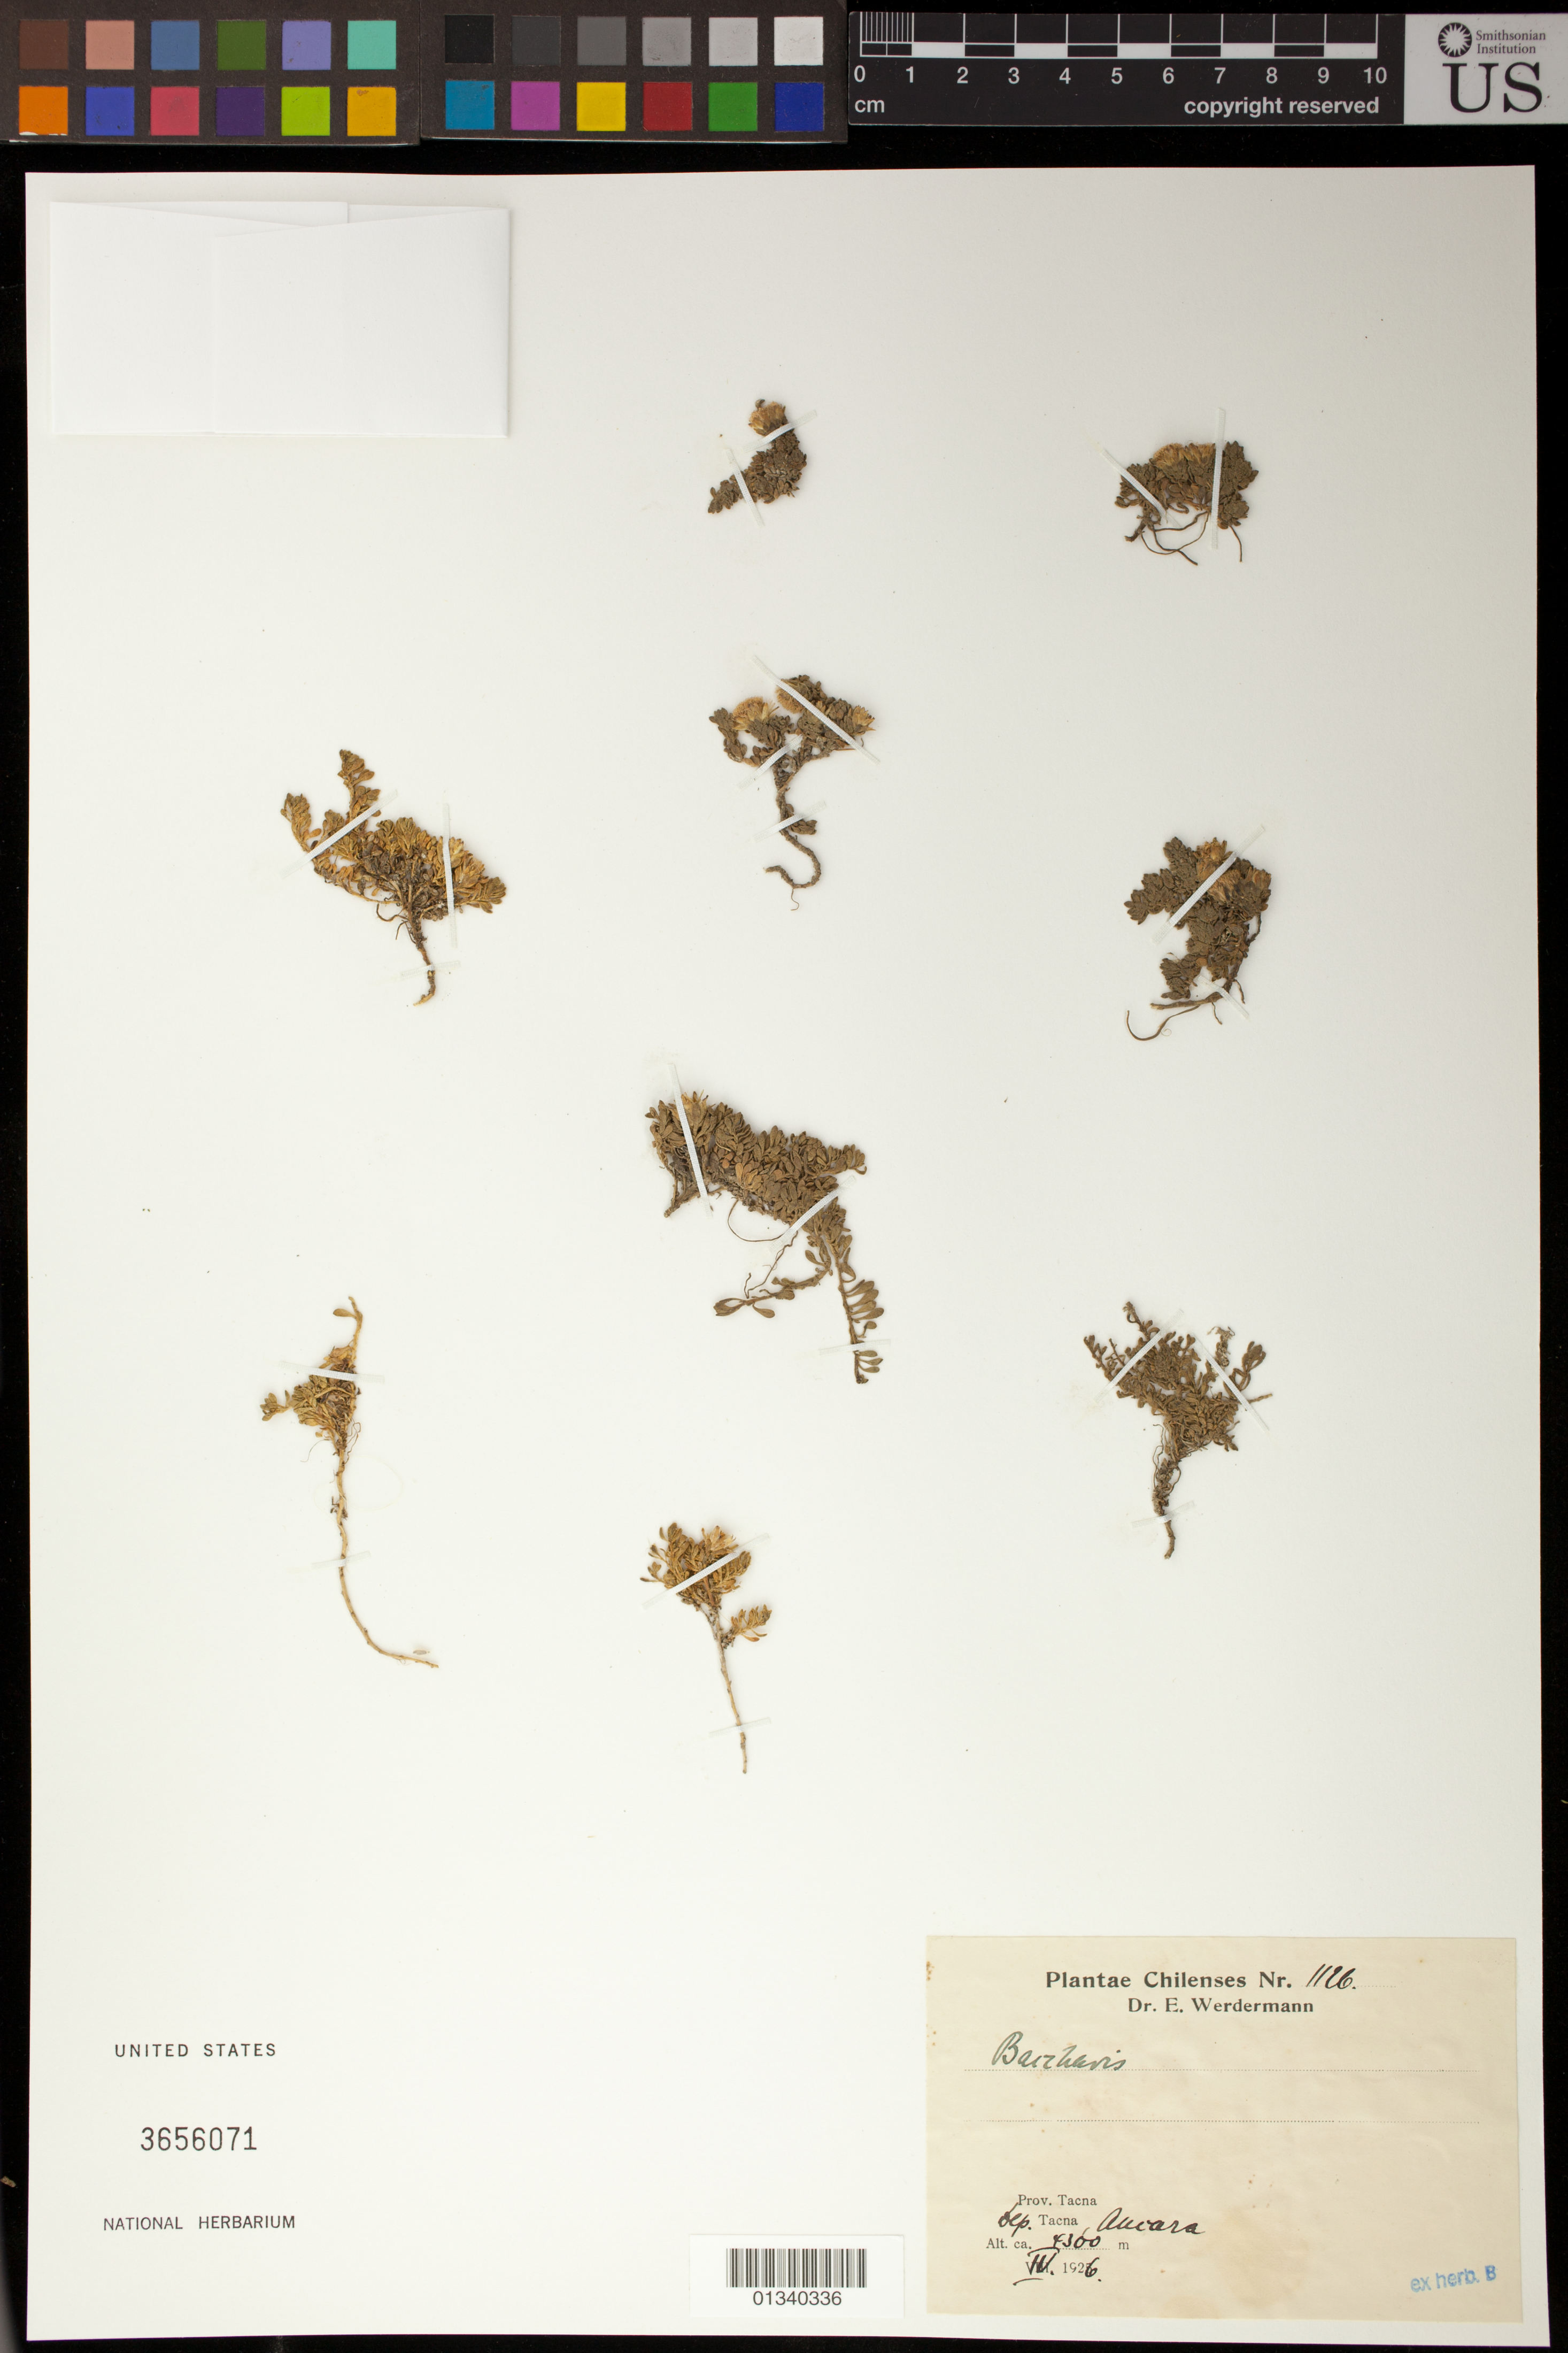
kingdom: Plantae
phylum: Tracheophyta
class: Magnoliopsida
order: Asterales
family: Asteraceae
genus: Baccharis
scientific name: Baccharis sp.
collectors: E. Werdermann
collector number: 1126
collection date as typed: Apr 1926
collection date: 1926-04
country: Chile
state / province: Tarapacá (I)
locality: Cordillera Volcan Tacora, Ancara.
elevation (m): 4300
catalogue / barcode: US 3656071